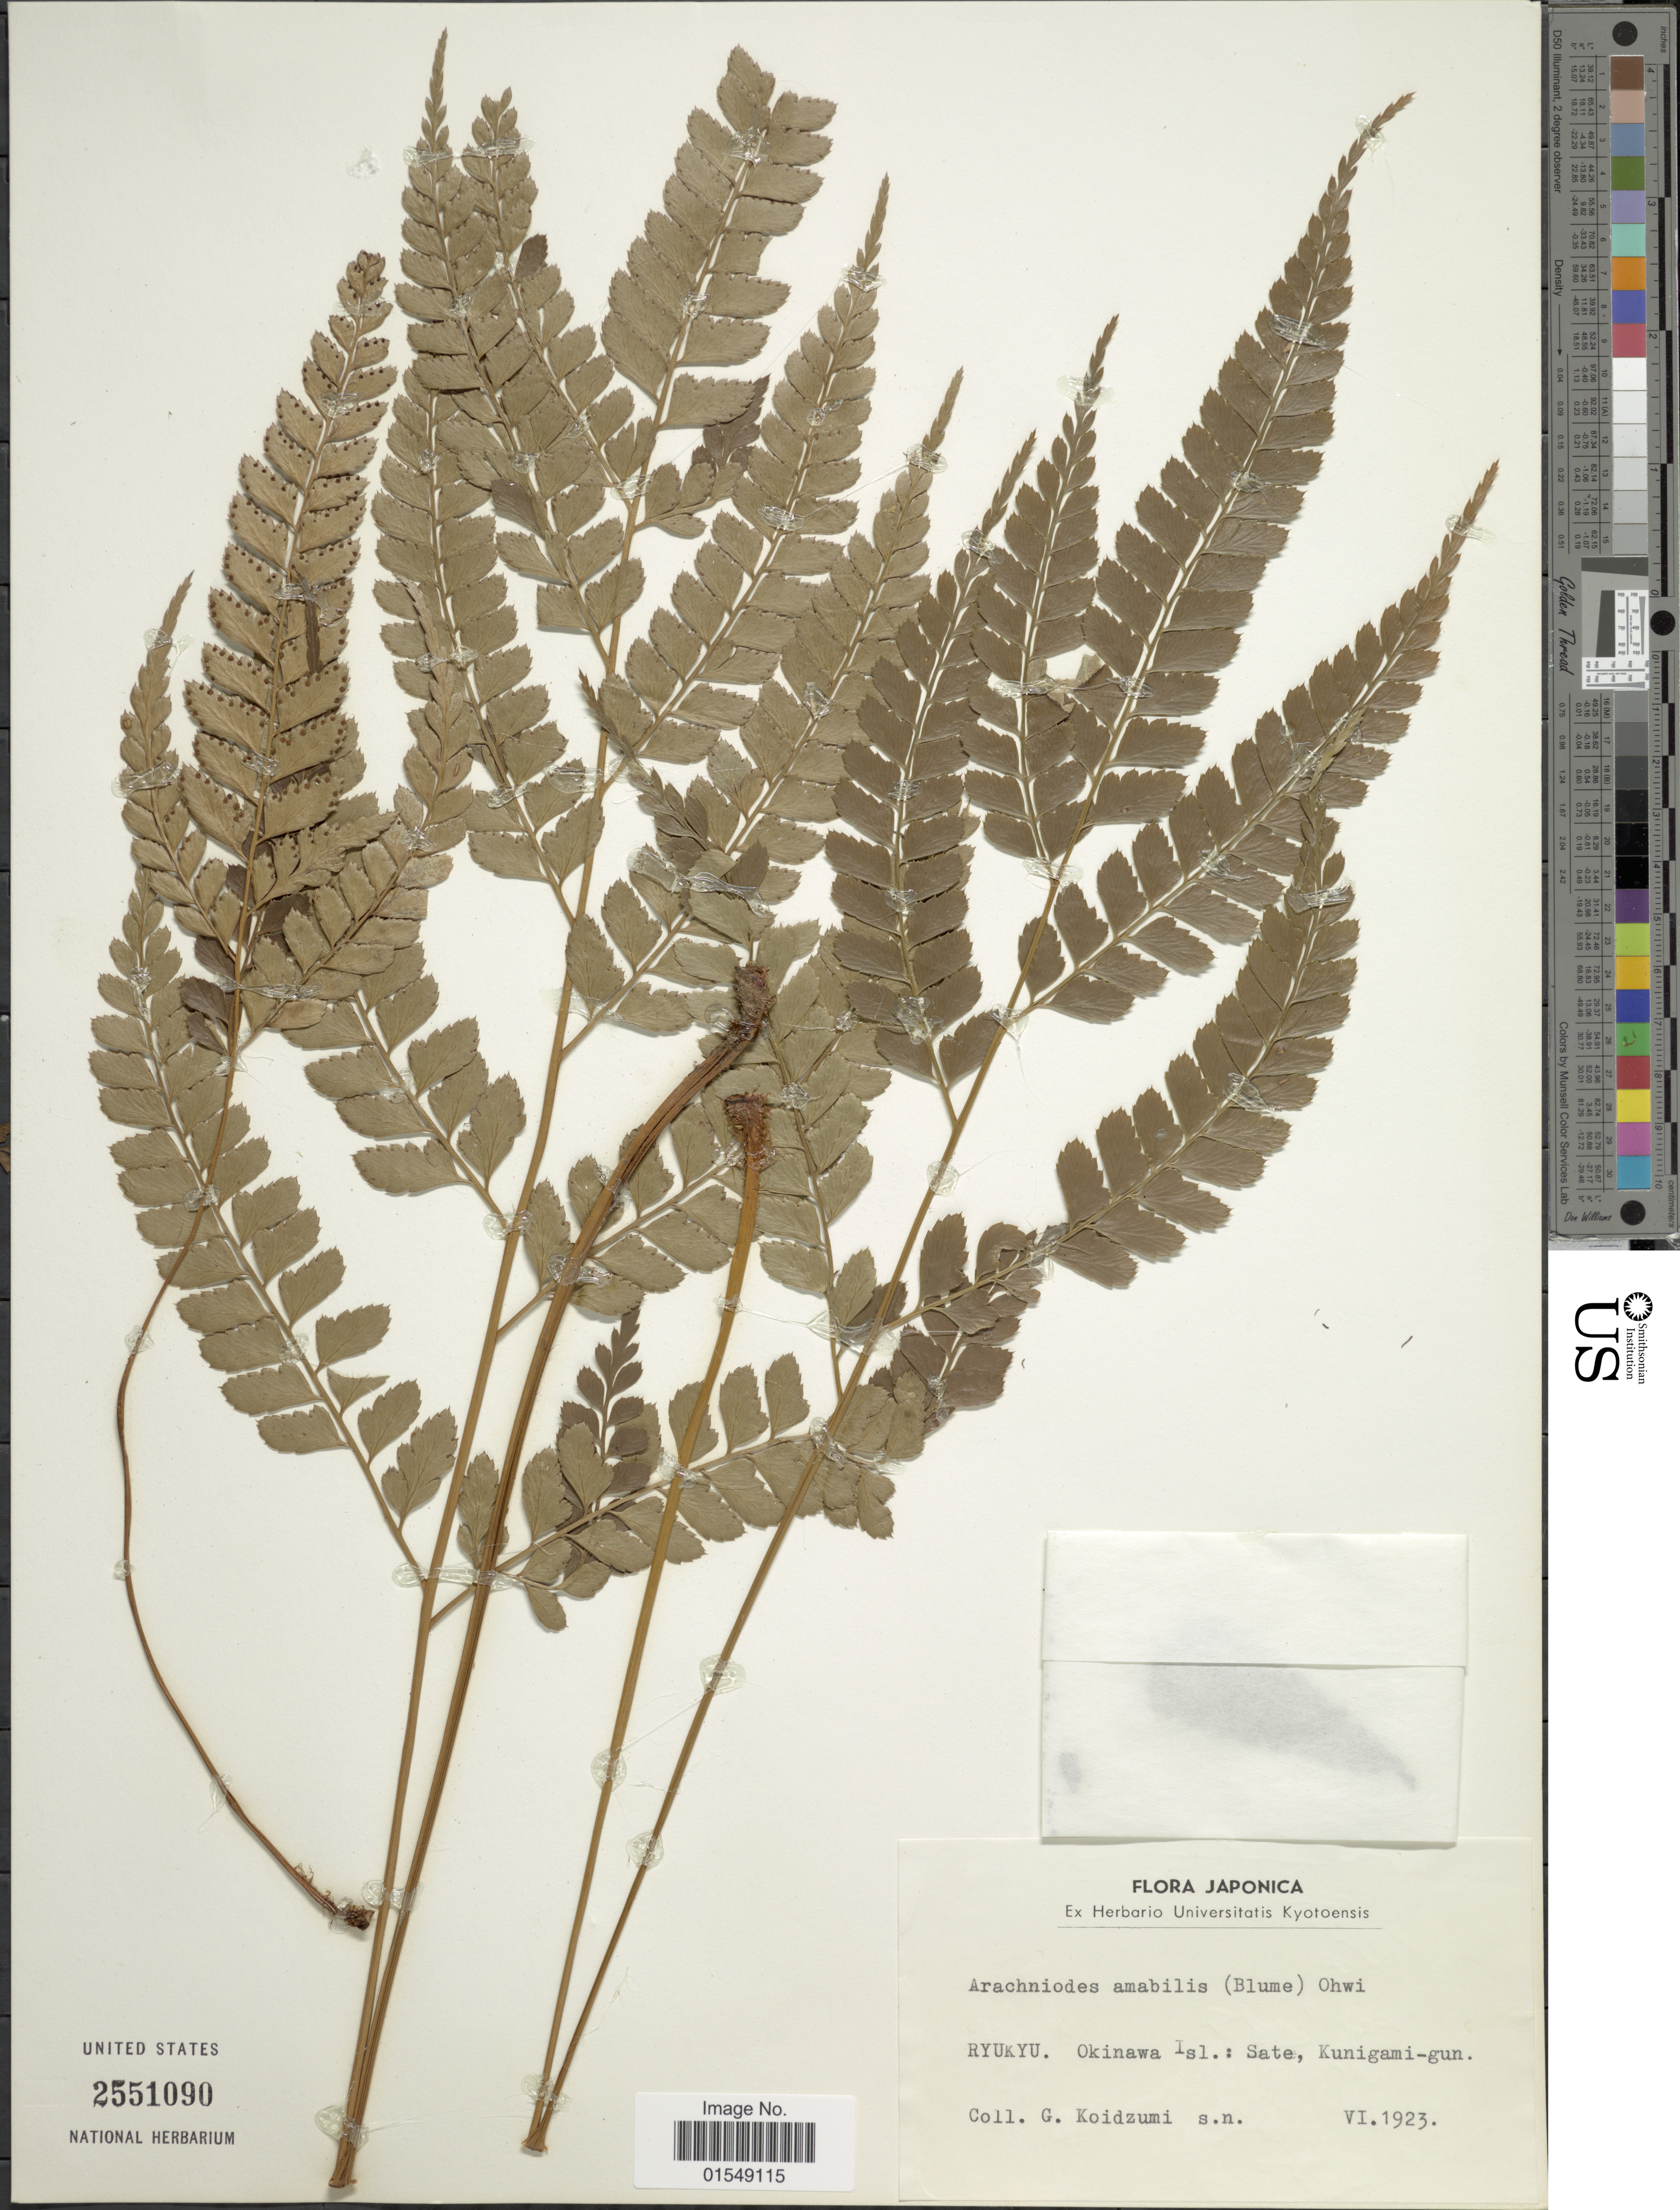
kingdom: Plantae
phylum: Tracheophyta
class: Polypodiopsida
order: Polypodiales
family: Dryopteridaceae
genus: Arachniodes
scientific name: Arachniodes okinawensis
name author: Nakaike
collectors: G. Koidzumi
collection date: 1923-06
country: Japan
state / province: Okinawa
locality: Ryukyu: Okinawa Isl.: State, Kunigami-gun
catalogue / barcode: US 2551090